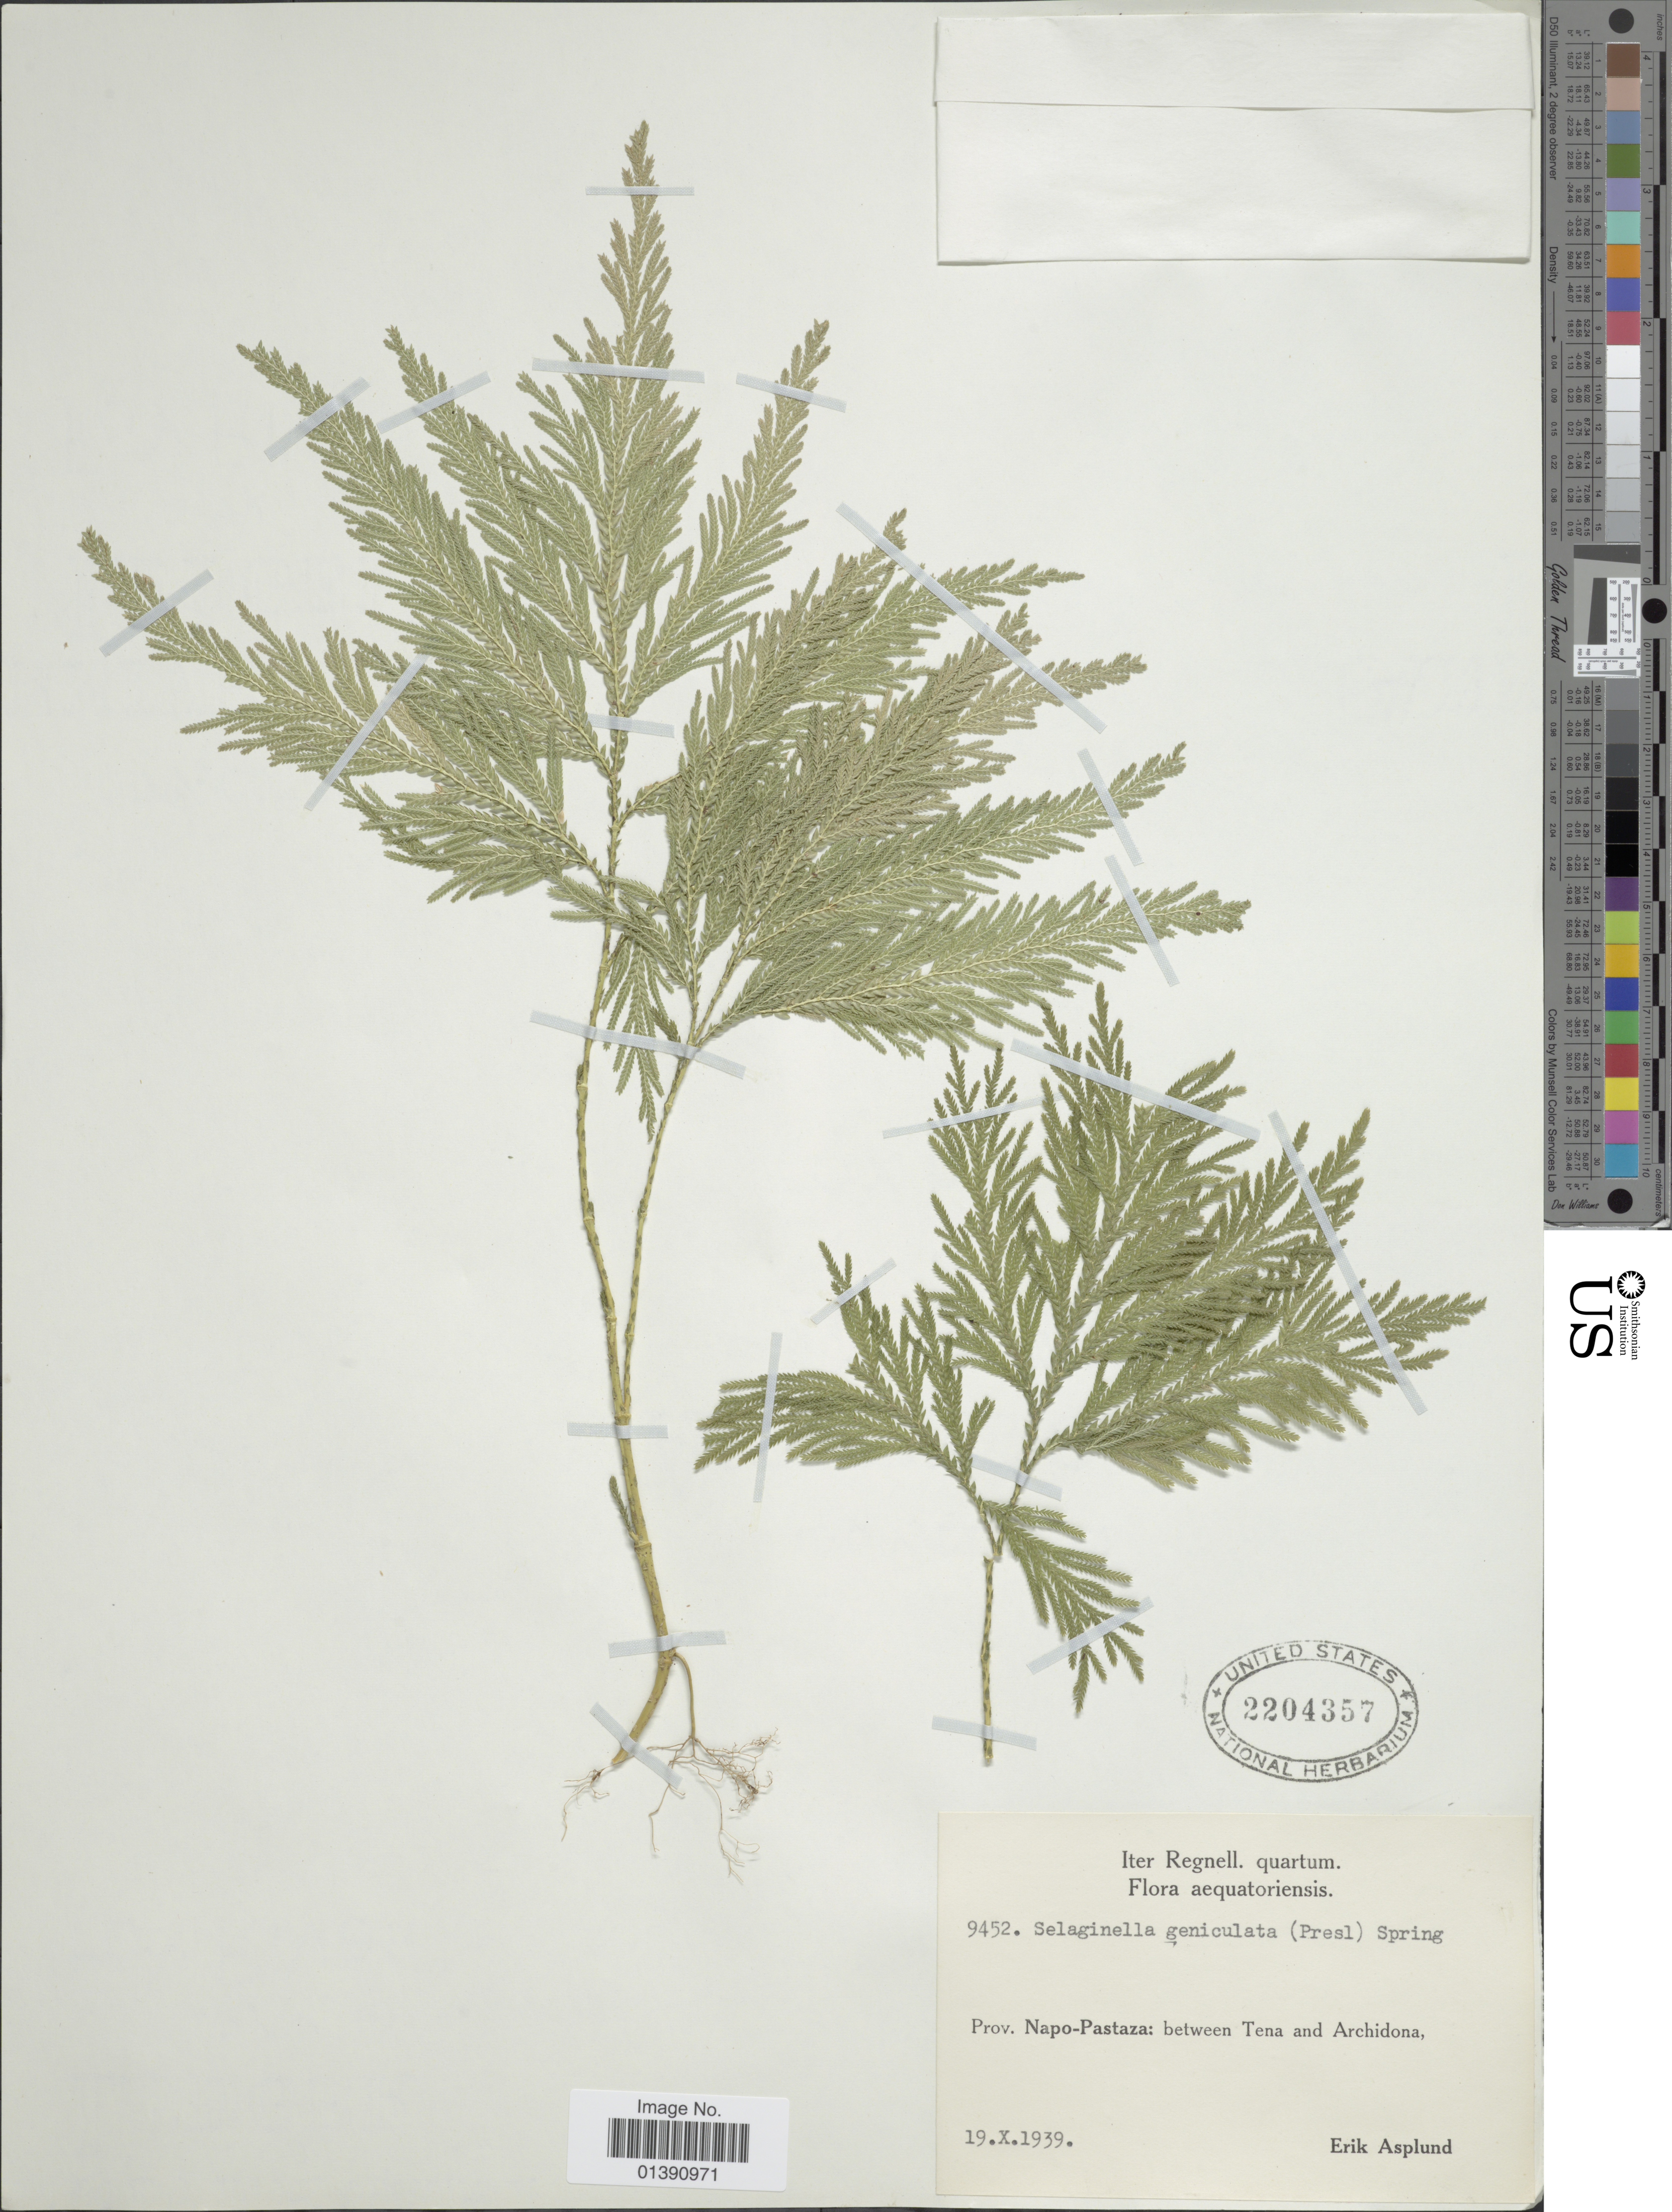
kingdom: Plantae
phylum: Tracheophyta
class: Lycopodiopsida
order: Selaginellales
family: Selaginellaceae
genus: Selaginella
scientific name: Selaginella geniculata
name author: (C. Presl) Spring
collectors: E. Asplund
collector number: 9452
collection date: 1939-10-19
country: Ecuador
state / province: Napo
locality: Napo-Pastaza: between Tena and Archidona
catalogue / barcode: US 2204357